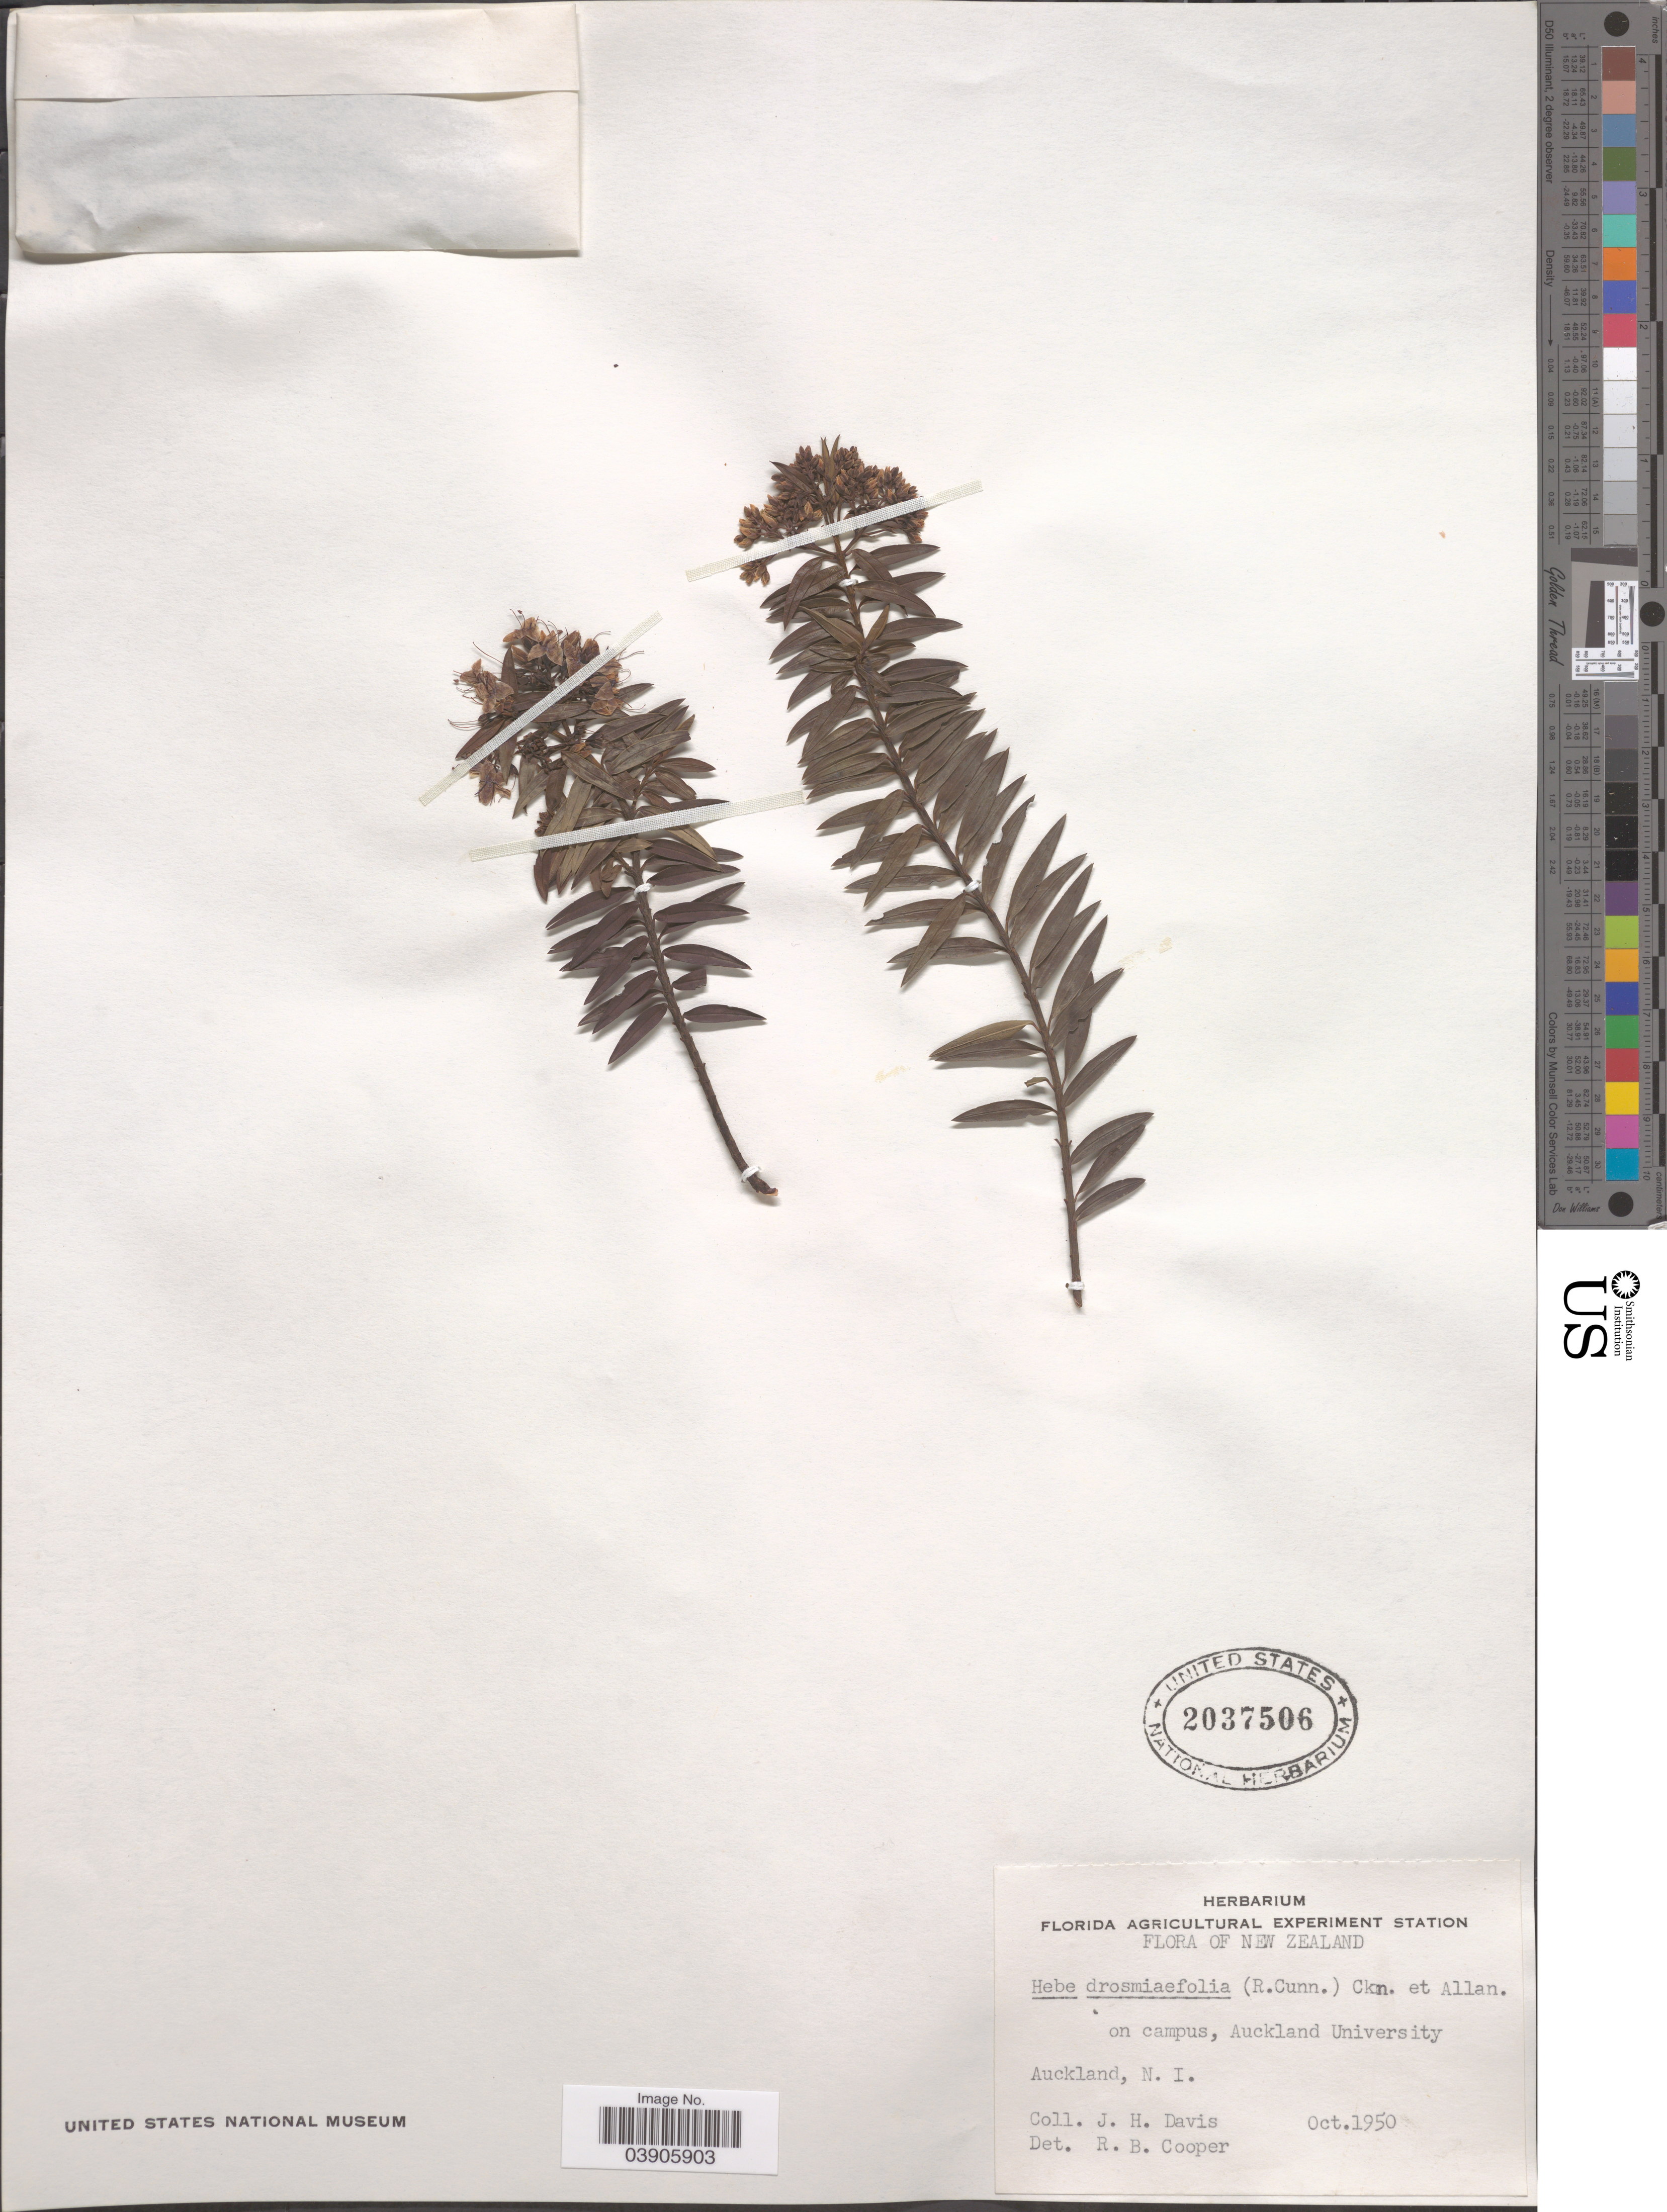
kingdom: Plantae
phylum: Tracheophyta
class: Magnoliopsida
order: Lamiales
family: Plantaginaceae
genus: Hebe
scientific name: Hebe diosmifolia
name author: (A. Cunn.) Andersen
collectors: J. Davis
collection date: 1950-10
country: New Zealand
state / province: Auckland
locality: N. I.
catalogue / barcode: US 2037506